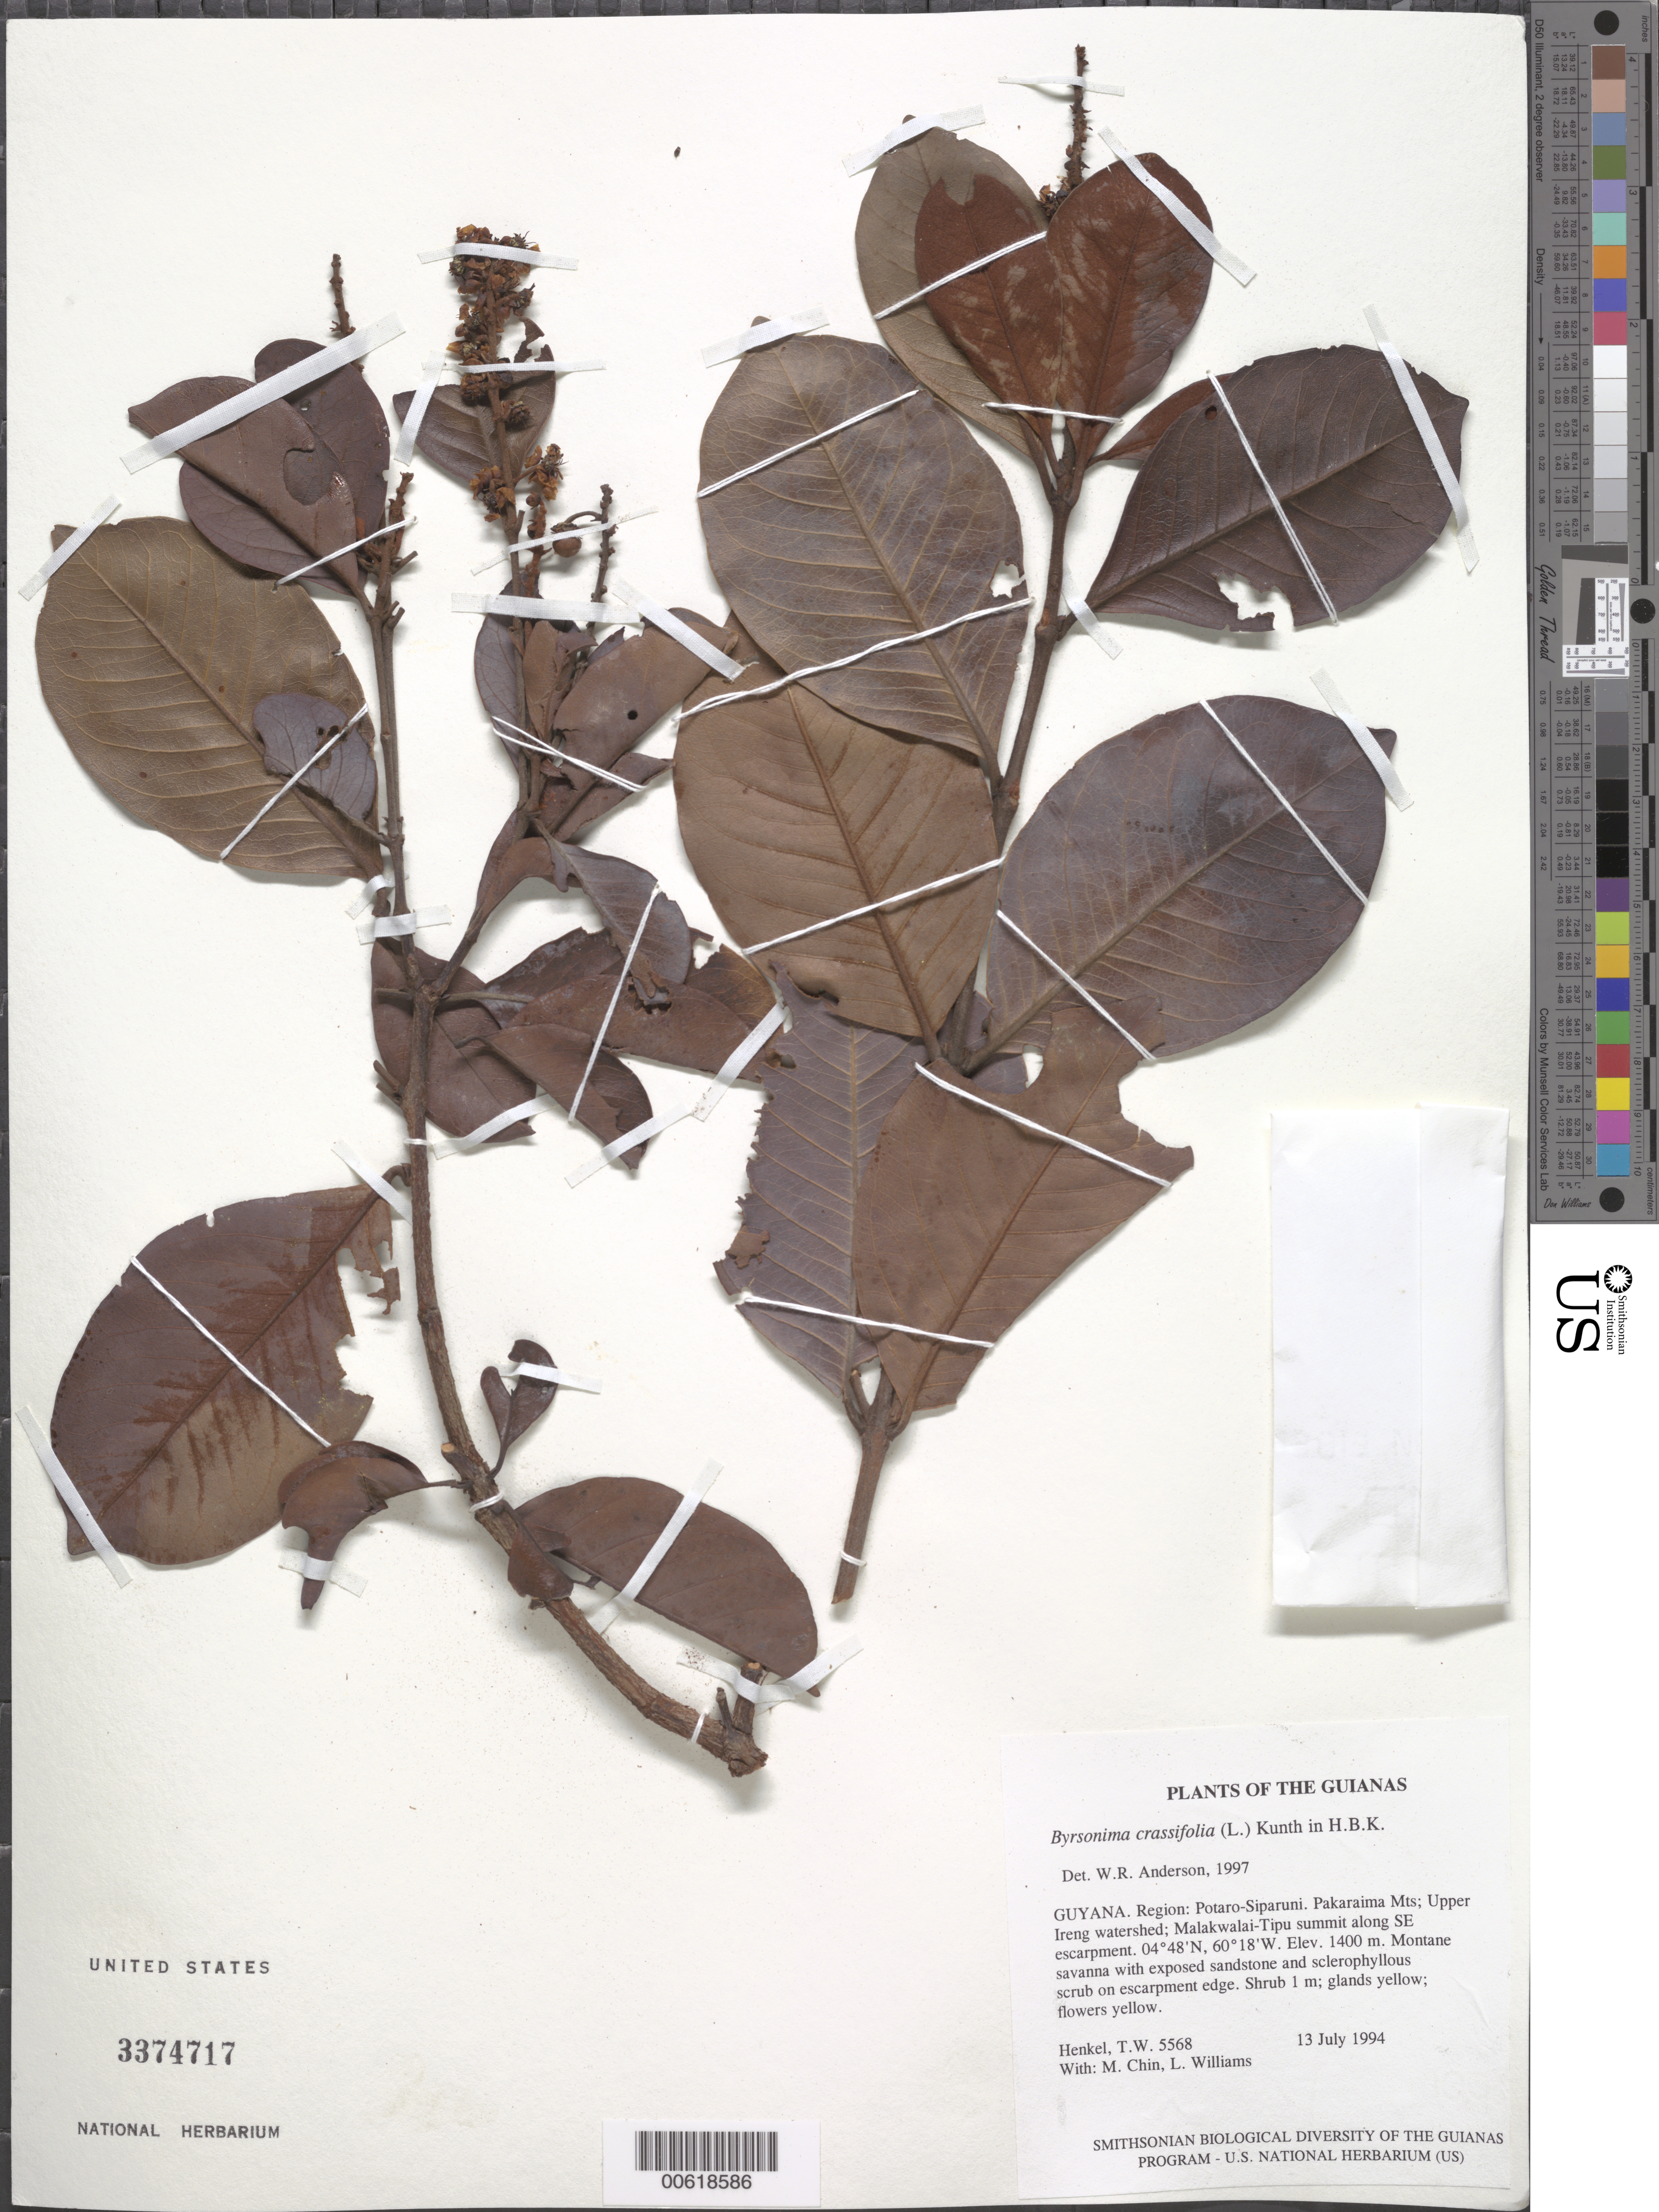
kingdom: Plantae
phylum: Tracheophyta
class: Magnoliopsida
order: Malpighiales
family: Malpighiaceae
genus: Byrsonima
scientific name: Byrsonima crassifolia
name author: (L.) Kunth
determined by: Anderson, W. R., (MICH), University of Michigan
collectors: T. Henkel, M. Chin & L. Williams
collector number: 5568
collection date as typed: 13 July 1994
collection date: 1994-07-13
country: Guyana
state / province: Potaro-Siparuni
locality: Pakaraima Mts; Upper Ireng watershed; Malakwalai-Tipu summit along SE escarpment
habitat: Montane savanna with exposed sandstone and sclerophyllous scrub on escarpment edge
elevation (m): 1400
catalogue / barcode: US 3374717